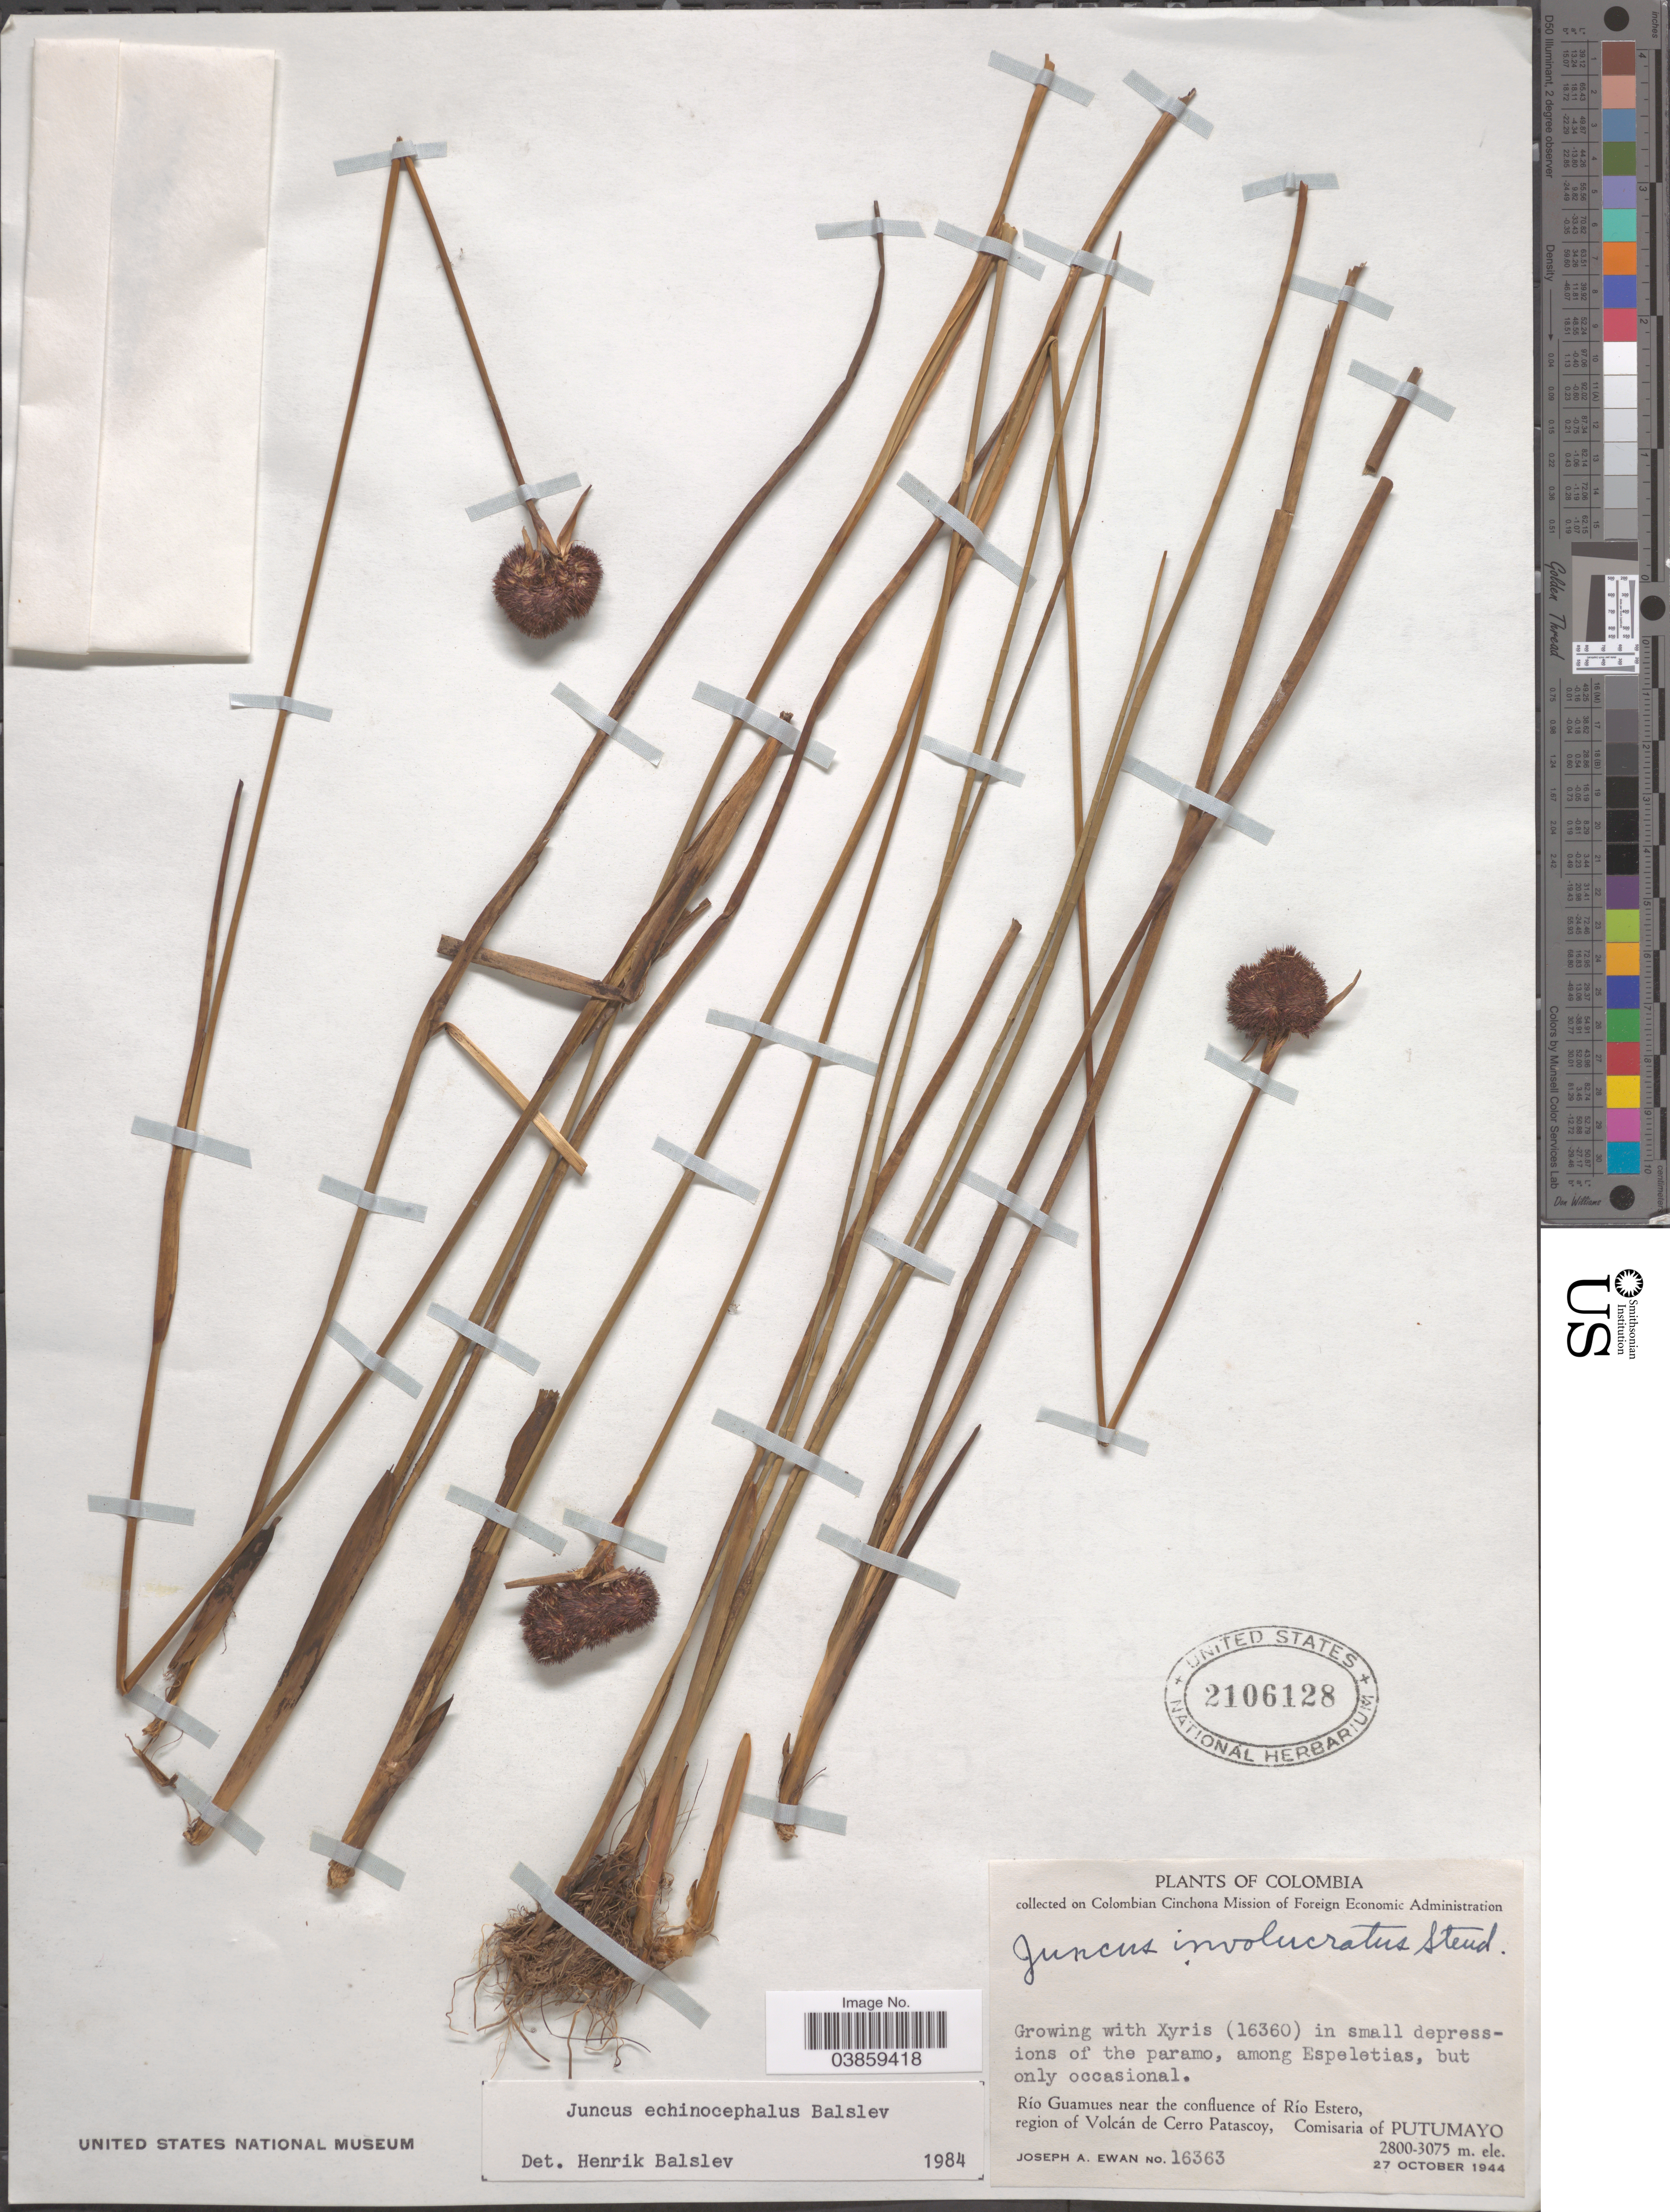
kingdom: Plantae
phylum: Tracheophyta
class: Liliopsida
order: Poales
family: Juncaceae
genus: Juncus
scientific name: Juncus echinocephalus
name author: Balslev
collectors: J. A. Ewan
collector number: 16363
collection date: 1944-10-27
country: Colombia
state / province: Putumayo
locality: Río Guamues near the confluence of Río Estero, region of Volcán de Cerro Patascoy, Comisaria of Putumayo.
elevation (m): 2800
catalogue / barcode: US 2106128